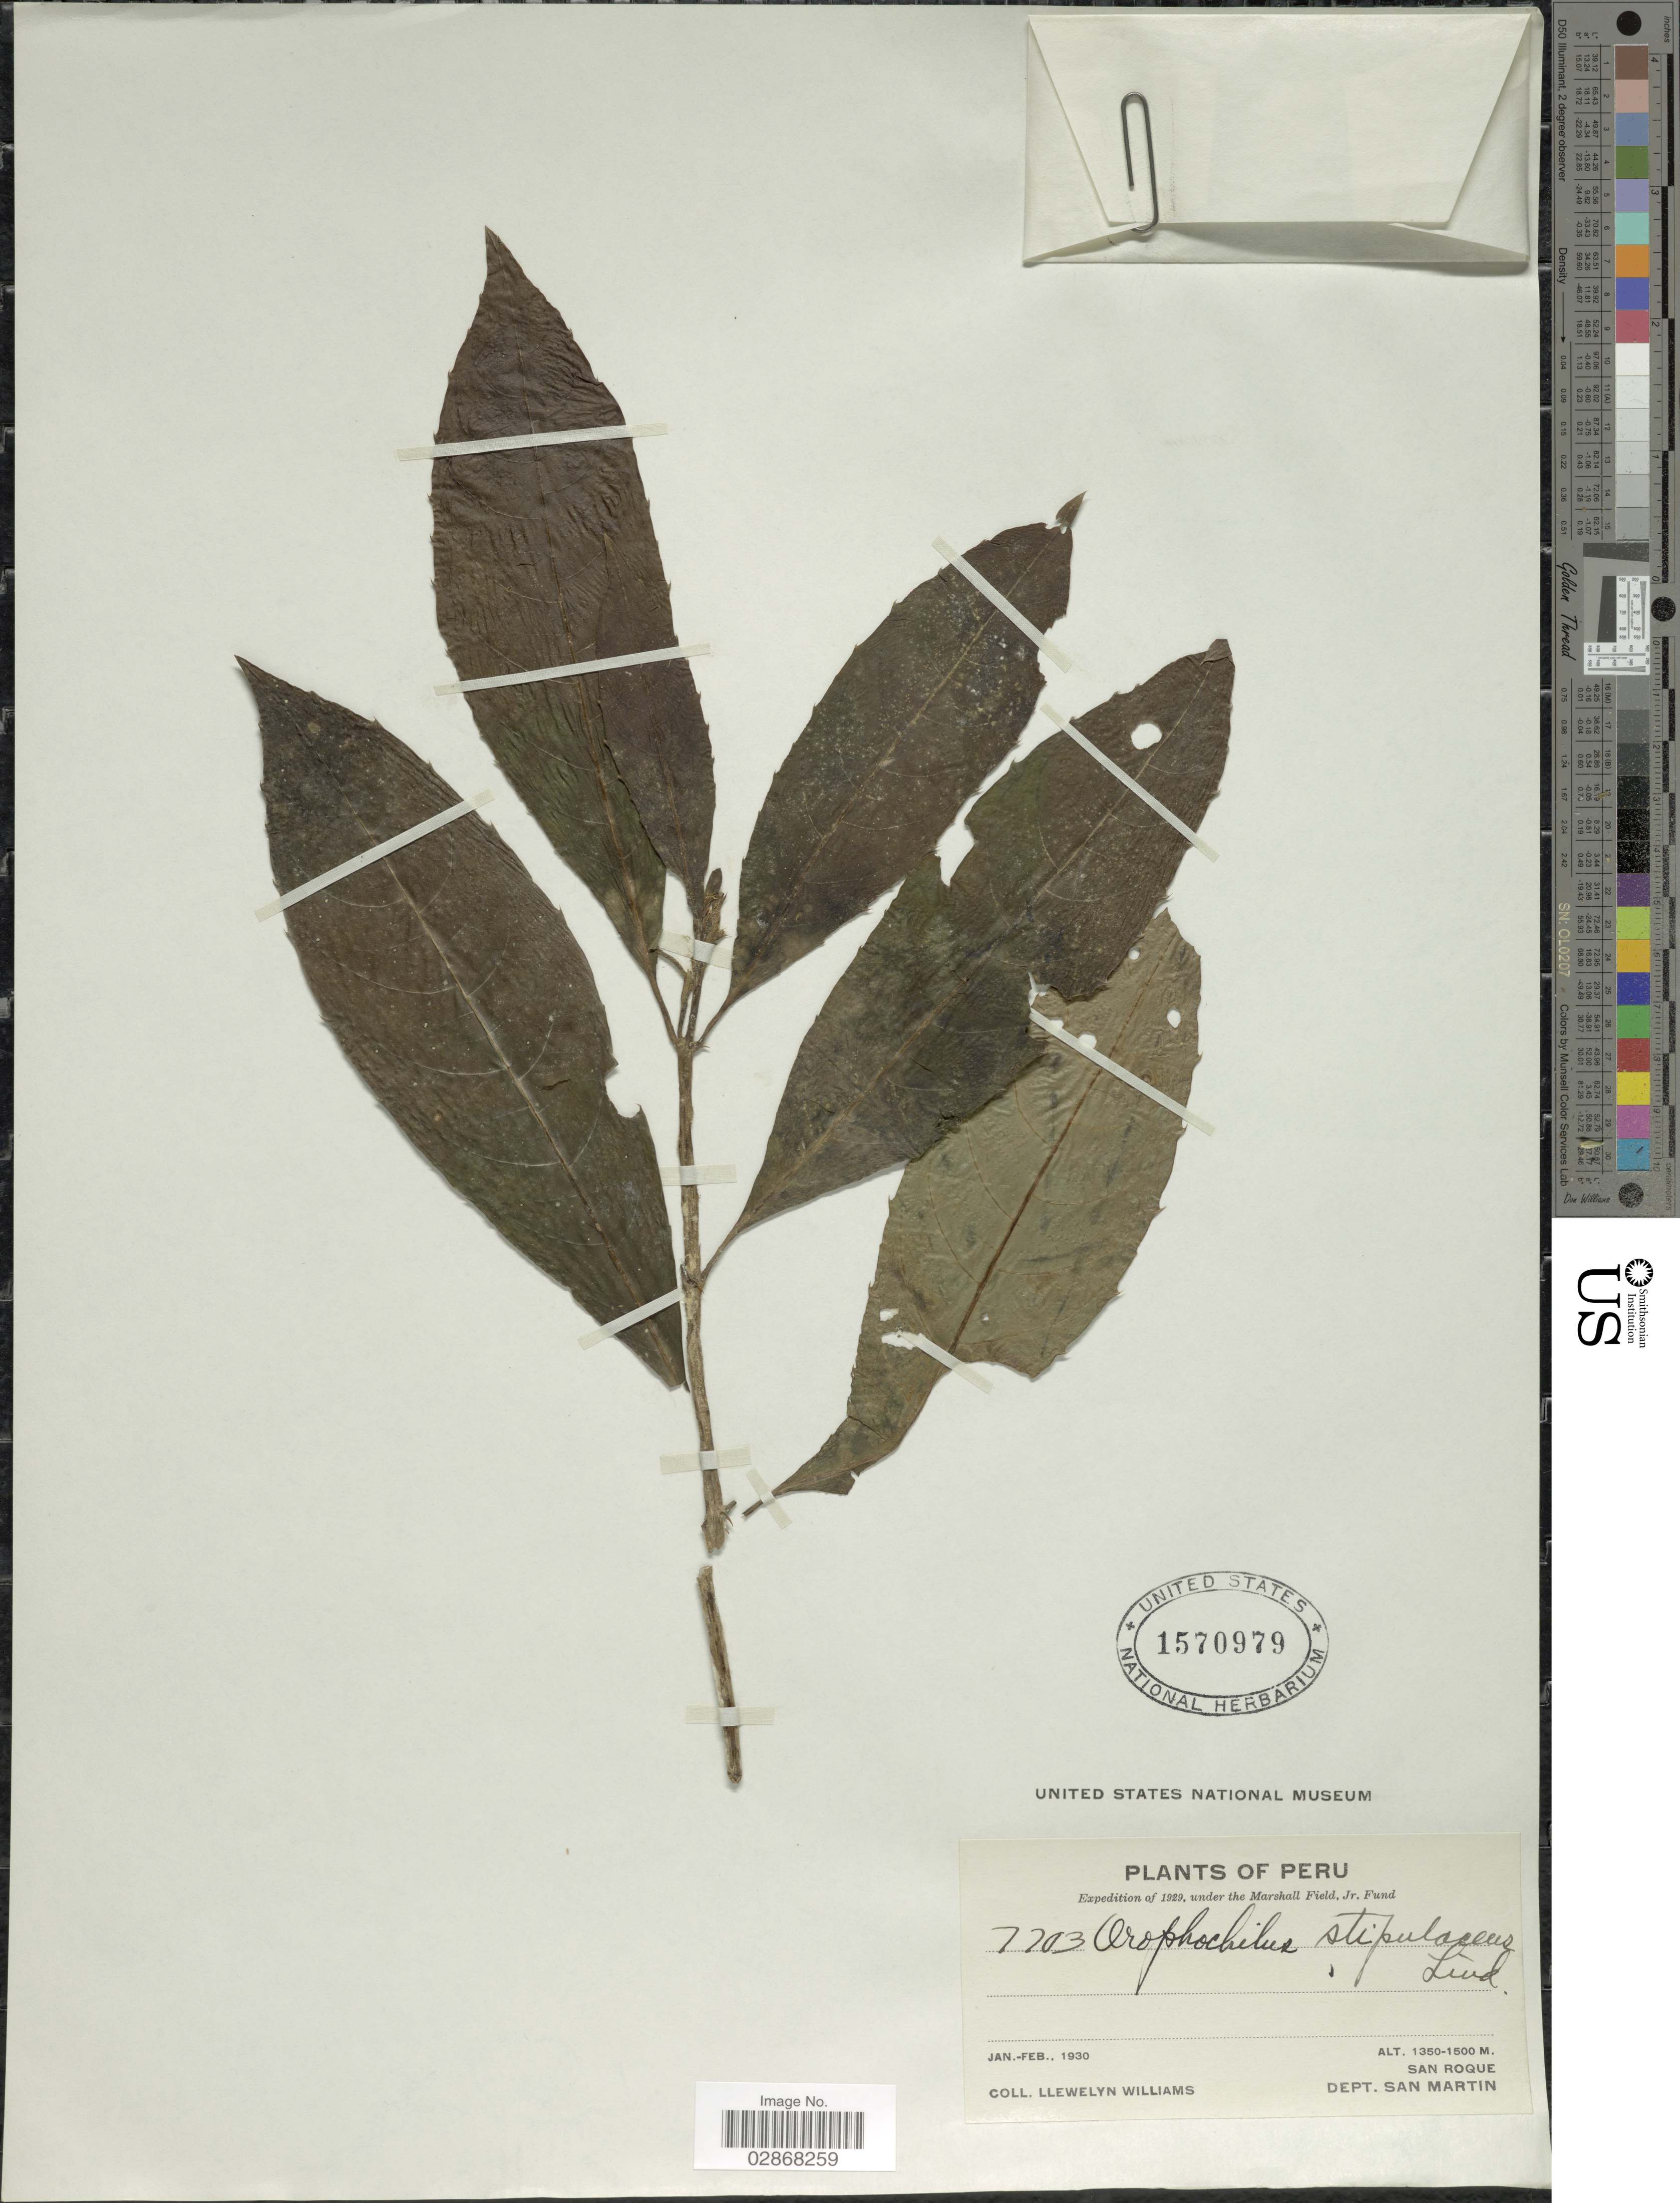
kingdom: Plantae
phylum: Tracheophyta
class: Magnoliopsida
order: Lamiales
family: Acanthaceae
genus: Orophochilus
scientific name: Orophochilus stipulaceus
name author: Lindau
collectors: Ll. Williams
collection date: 1930-01/1930-02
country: Peru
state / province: San Martín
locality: San Roque, Dept. San Martin.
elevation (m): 1350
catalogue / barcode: US 1570979